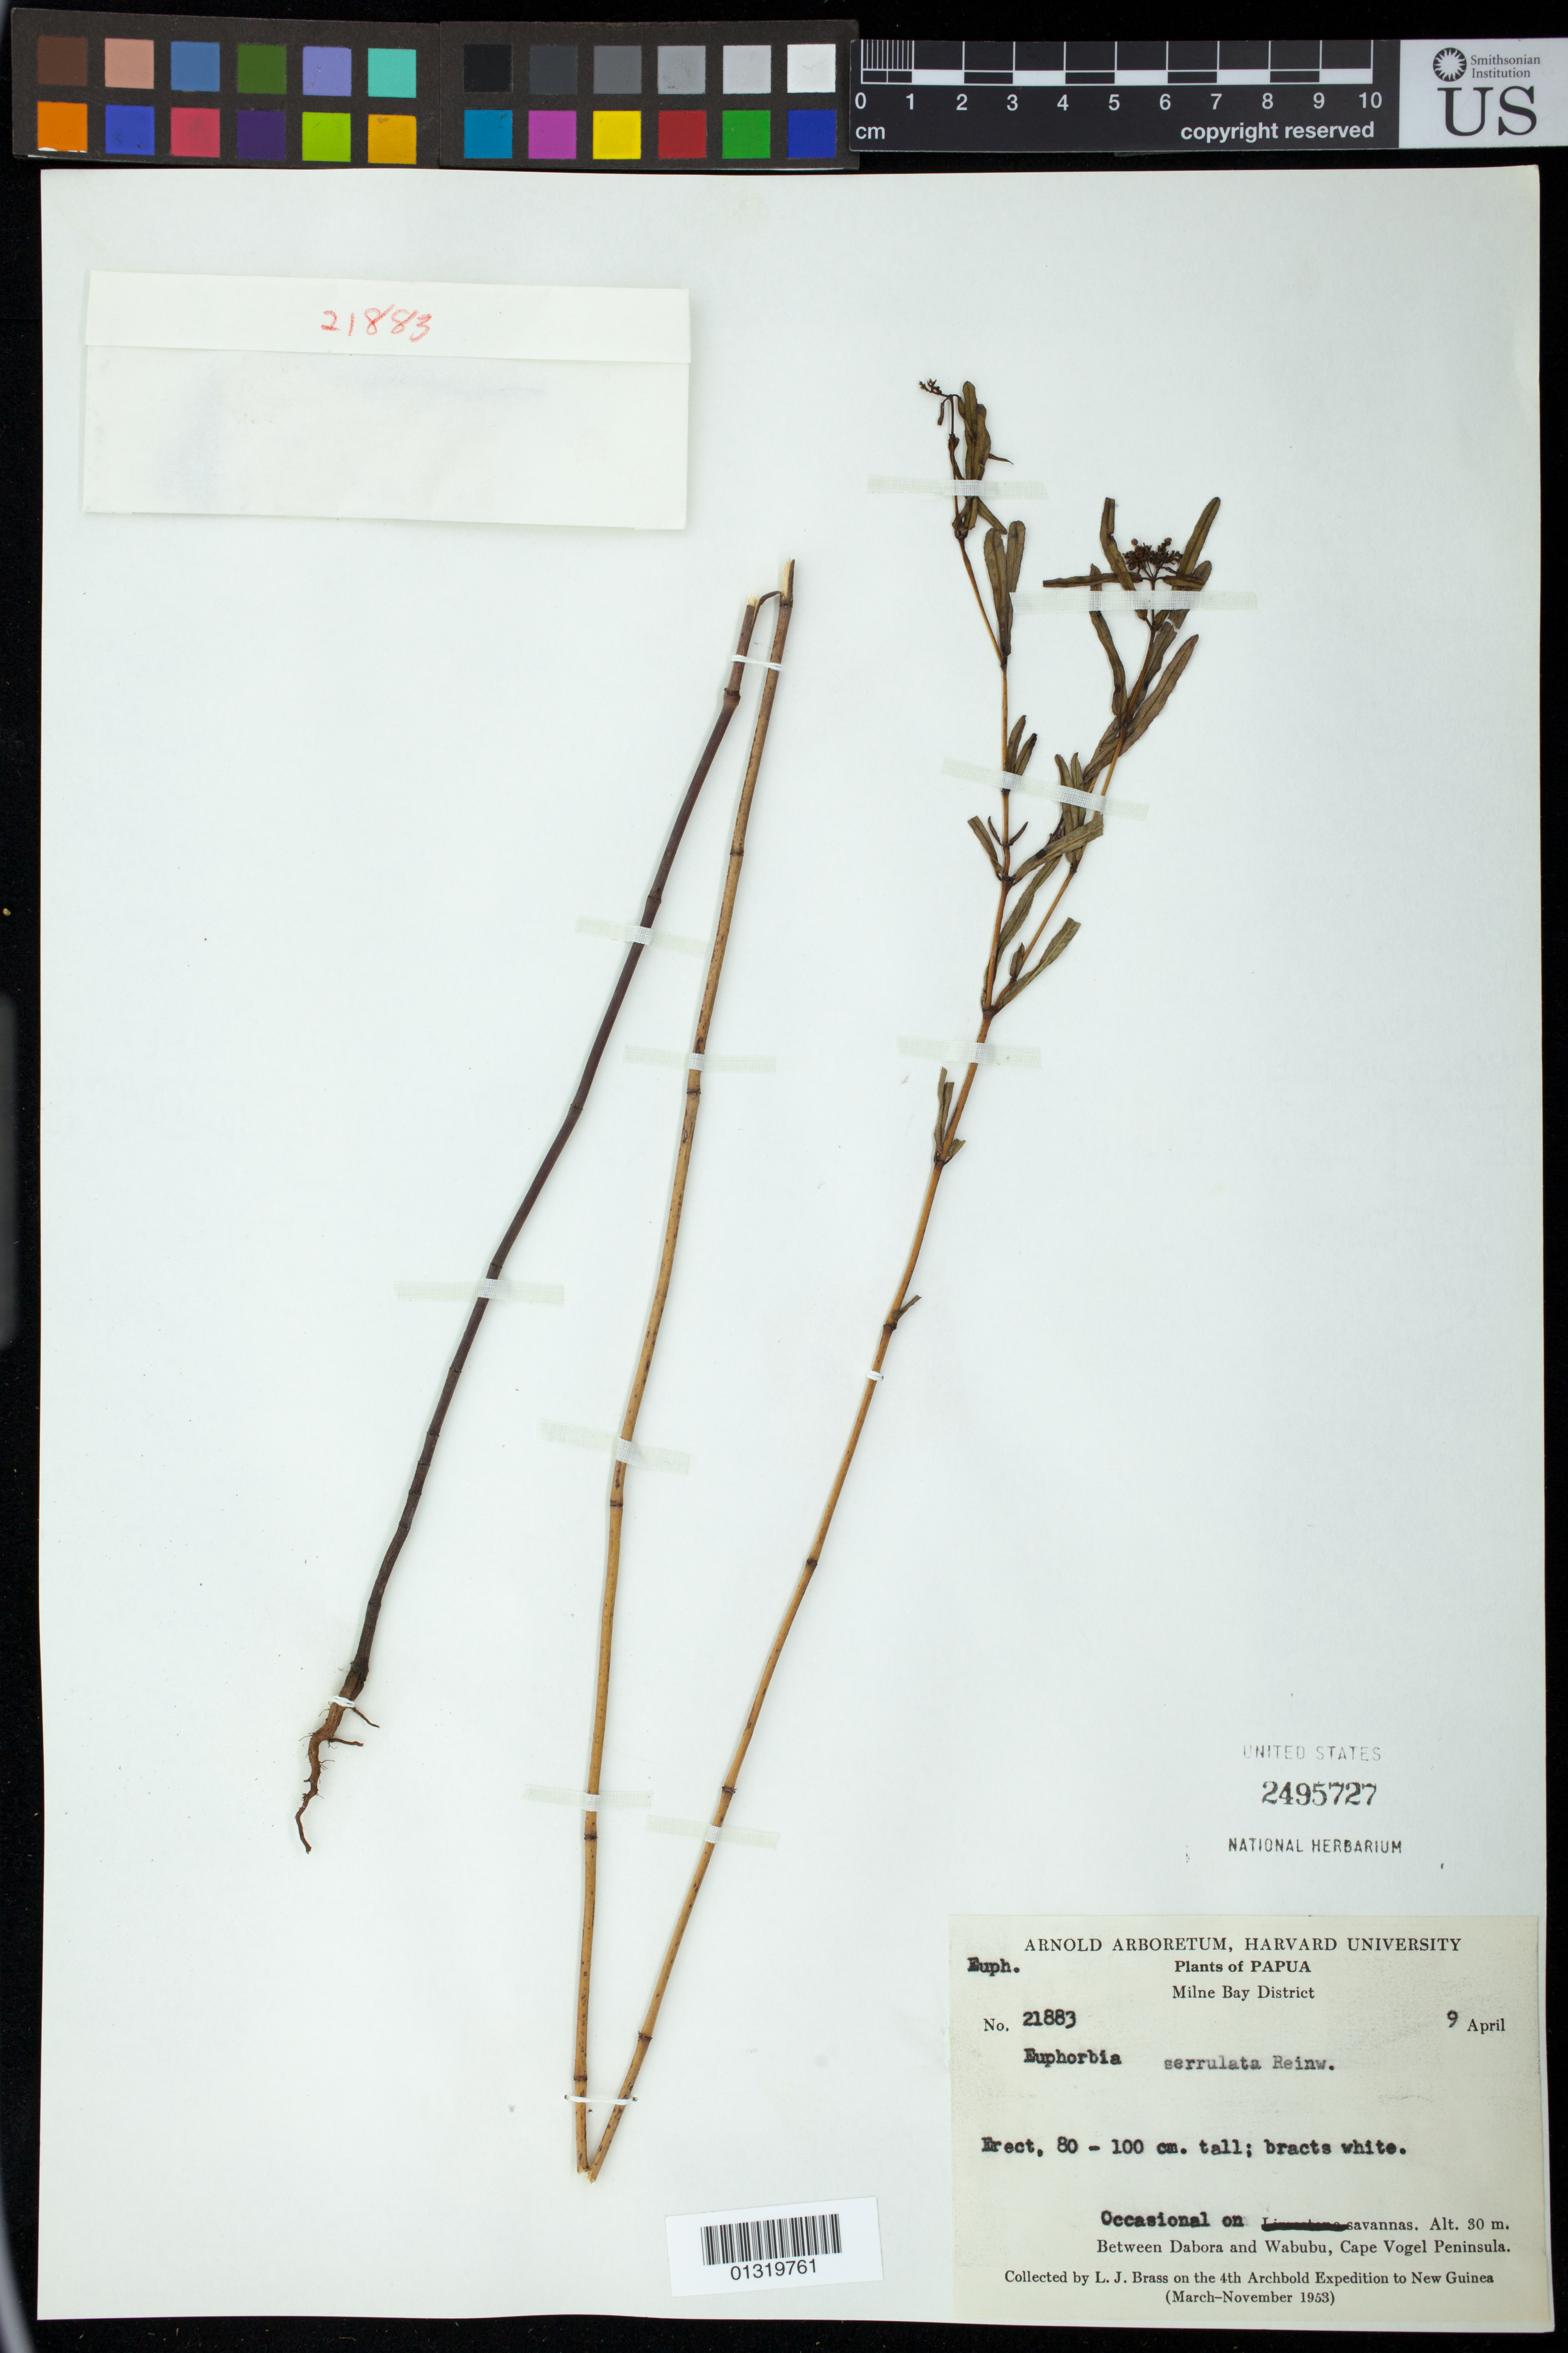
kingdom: Plantae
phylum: Tracheophyta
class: Magnoliopsida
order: Malpighiales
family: Euphorbiaceae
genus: Euphorbia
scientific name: Euphorbia bifida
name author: Hook. & Arn.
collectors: L. J. Brass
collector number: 21883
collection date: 1953-04-09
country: Papua New Guinea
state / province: Milne Bay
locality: Between Dabora and Wabubu, Cape Vogel Peninsula.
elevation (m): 30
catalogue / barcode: US 2495727